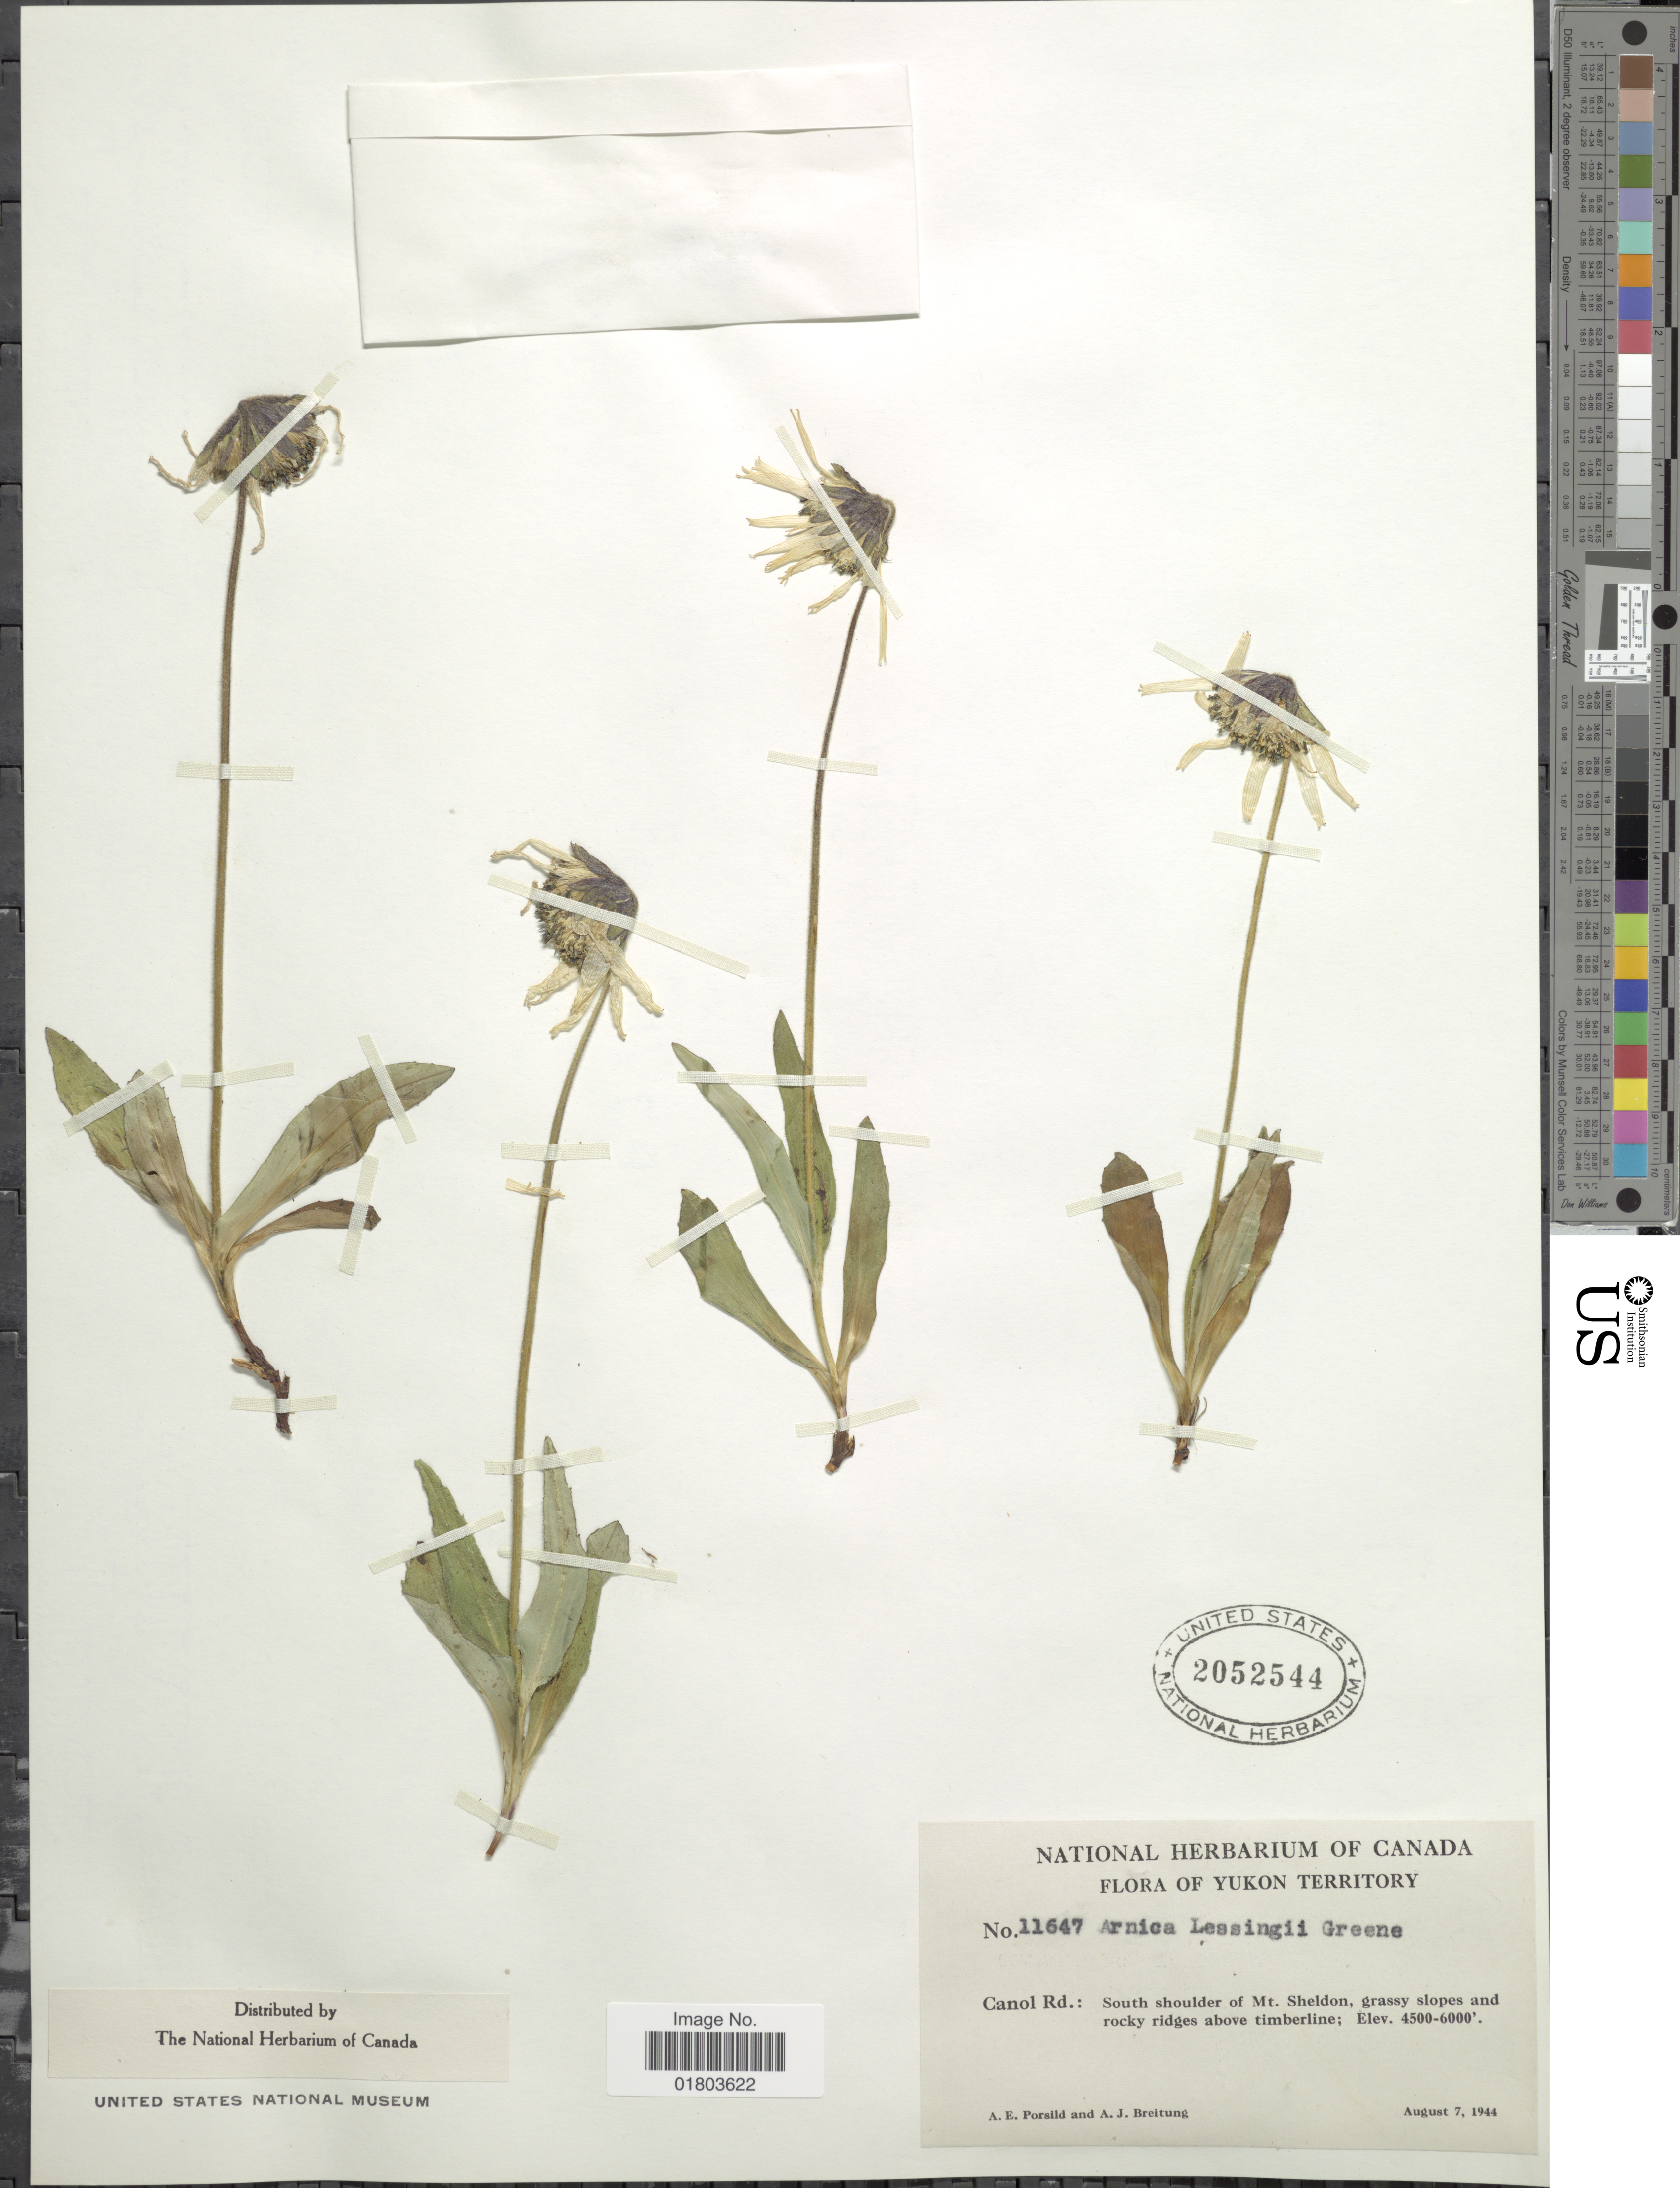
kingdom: Plantae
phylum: Tracheophyta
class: Magnoliopsida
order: Asterales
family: Asteraceae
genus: Arnica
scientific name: Arnica lessingii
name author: (Torr. & A. Gray) Greene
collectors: A. E. Porsild & A. Breitung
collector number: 11647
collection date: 1944-08-07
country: Canada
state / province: Yukon Territory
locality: Canol Rd: South shoulder of mt Sheldon, grassy slopes and rocky ridges above timberline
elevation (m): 1372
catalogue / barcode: US 205244